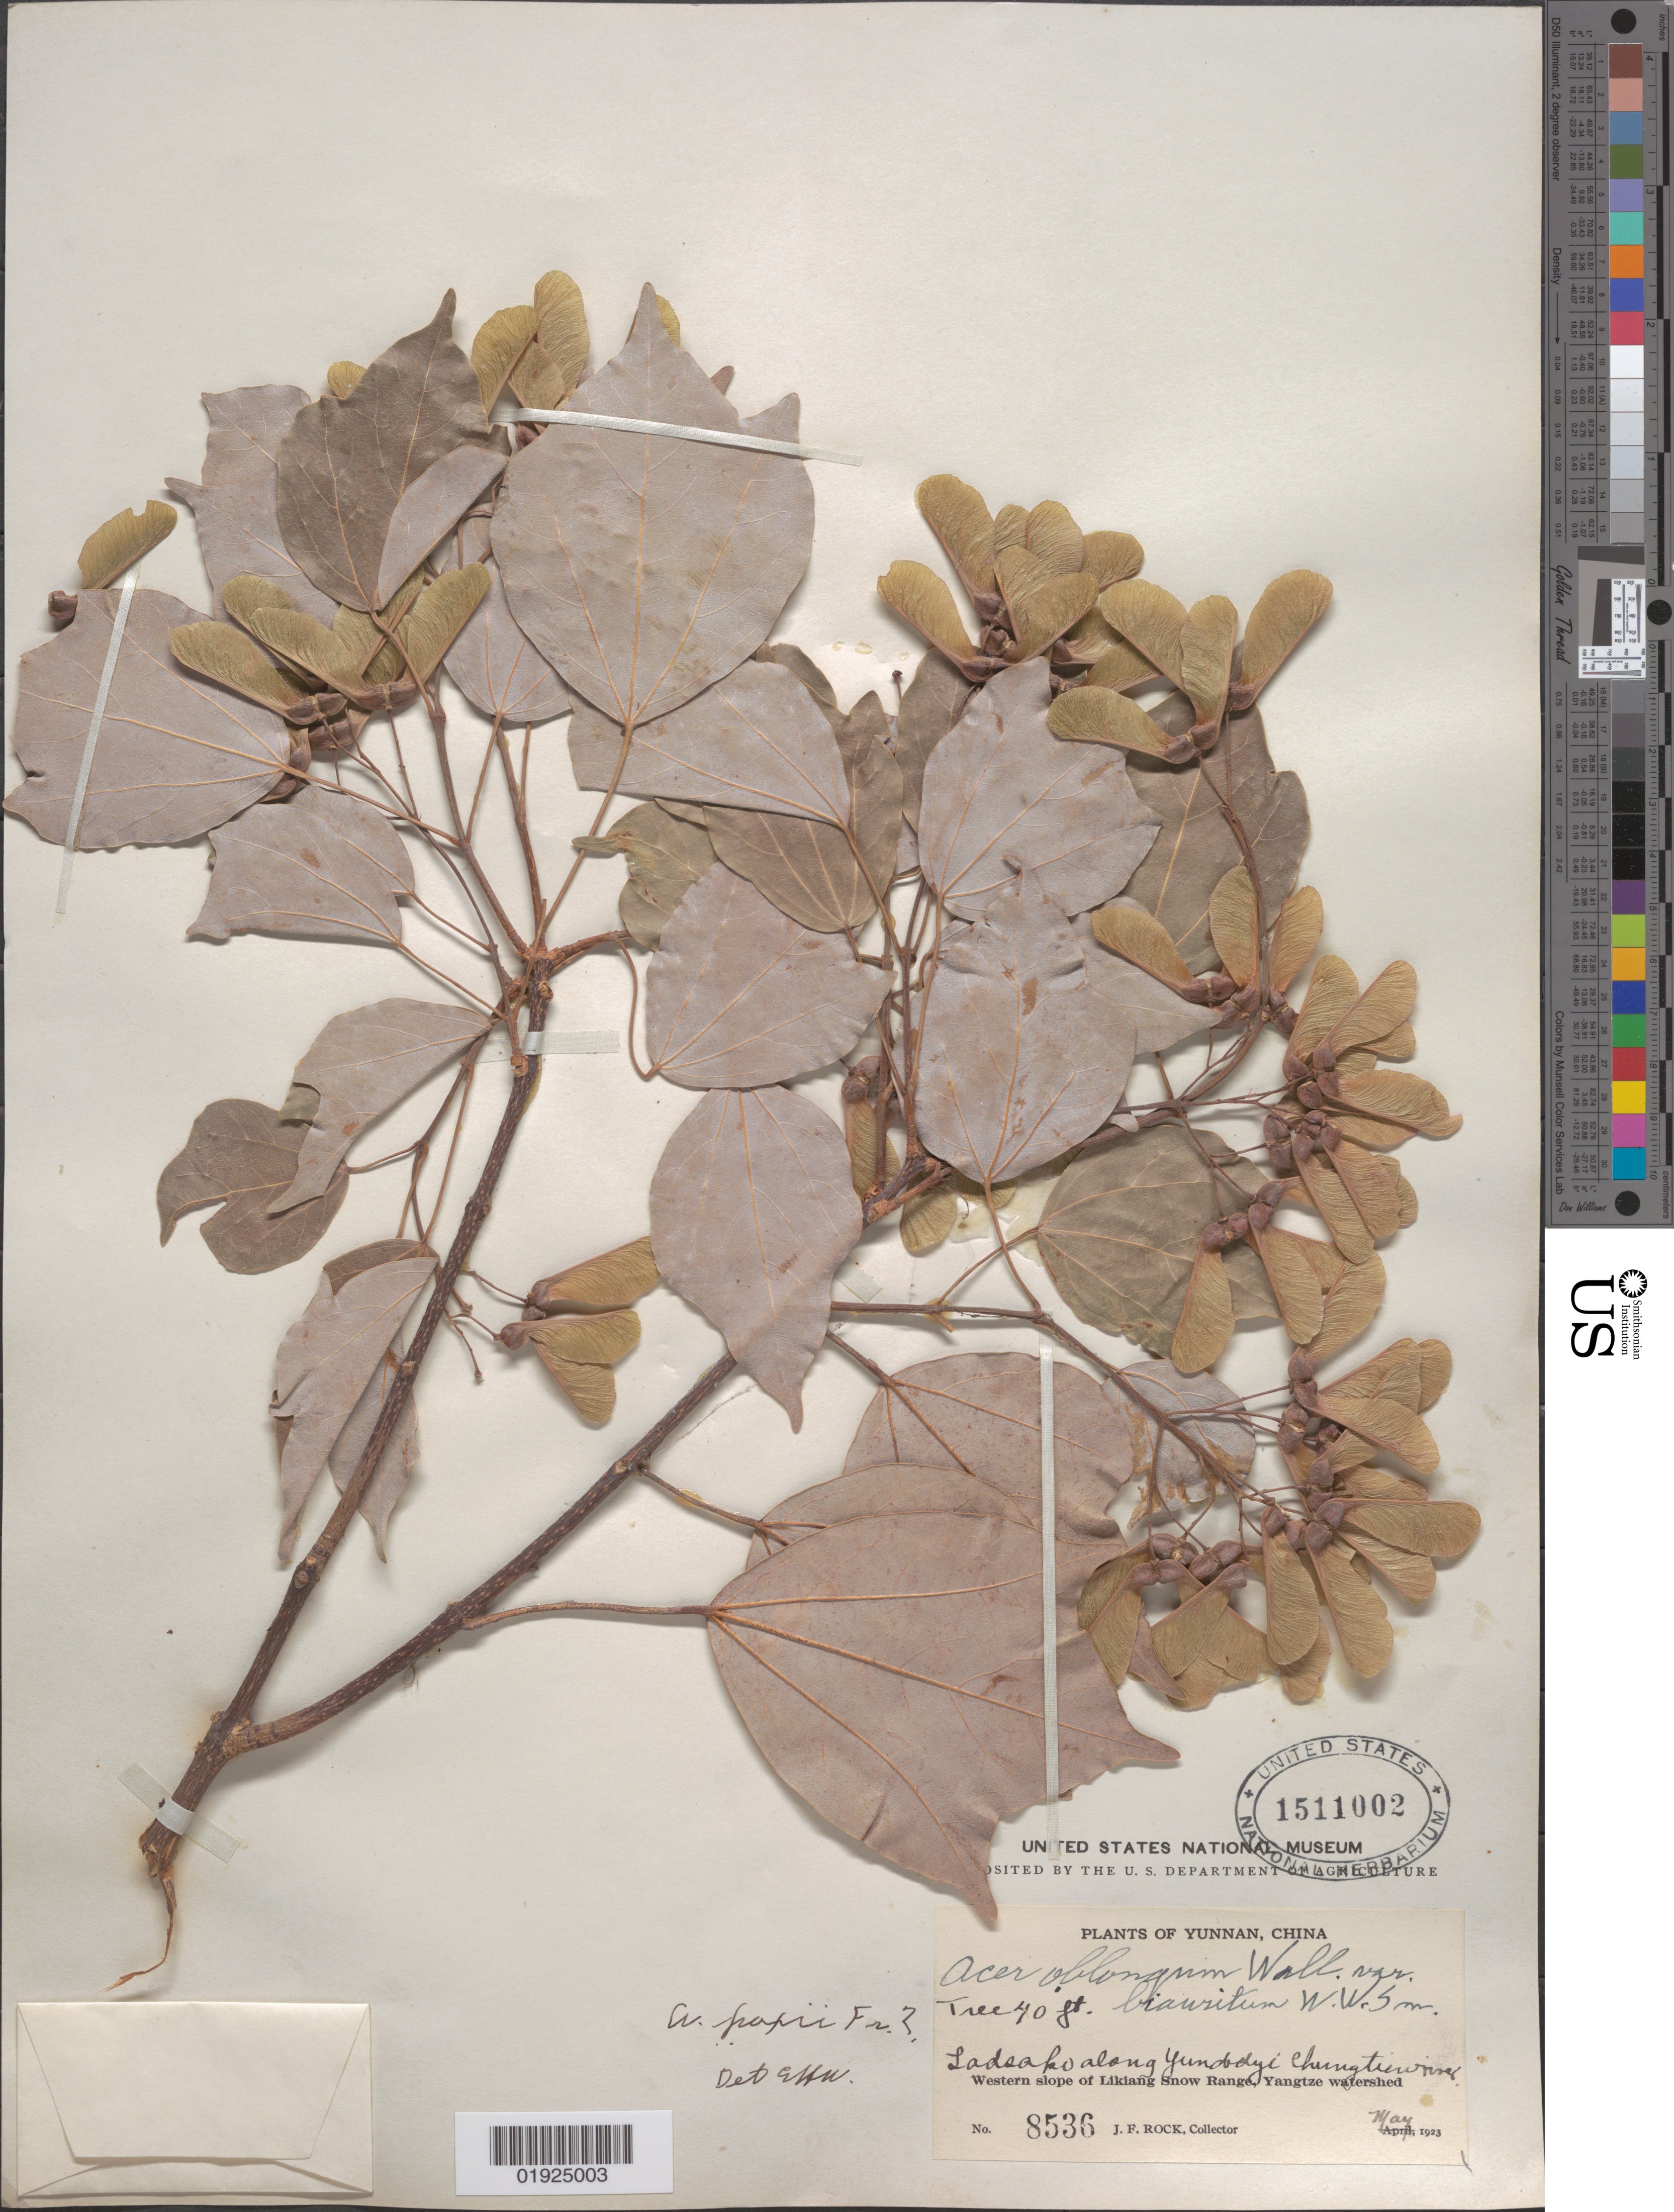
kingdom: Plantae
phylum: Tracheophyta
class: Magnoliopsida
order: Sapindales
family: Sapindaceae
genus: Acer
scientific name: Acer paxii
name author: Franch.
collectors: J. F. Rock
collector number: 8536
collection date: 1923-05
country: China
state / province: Yunnan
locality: Western slope of Likiang Snow Range, Yangtze watershed. Ladsako along Yundedye [?] Chungtien River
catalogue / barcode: US 1511002